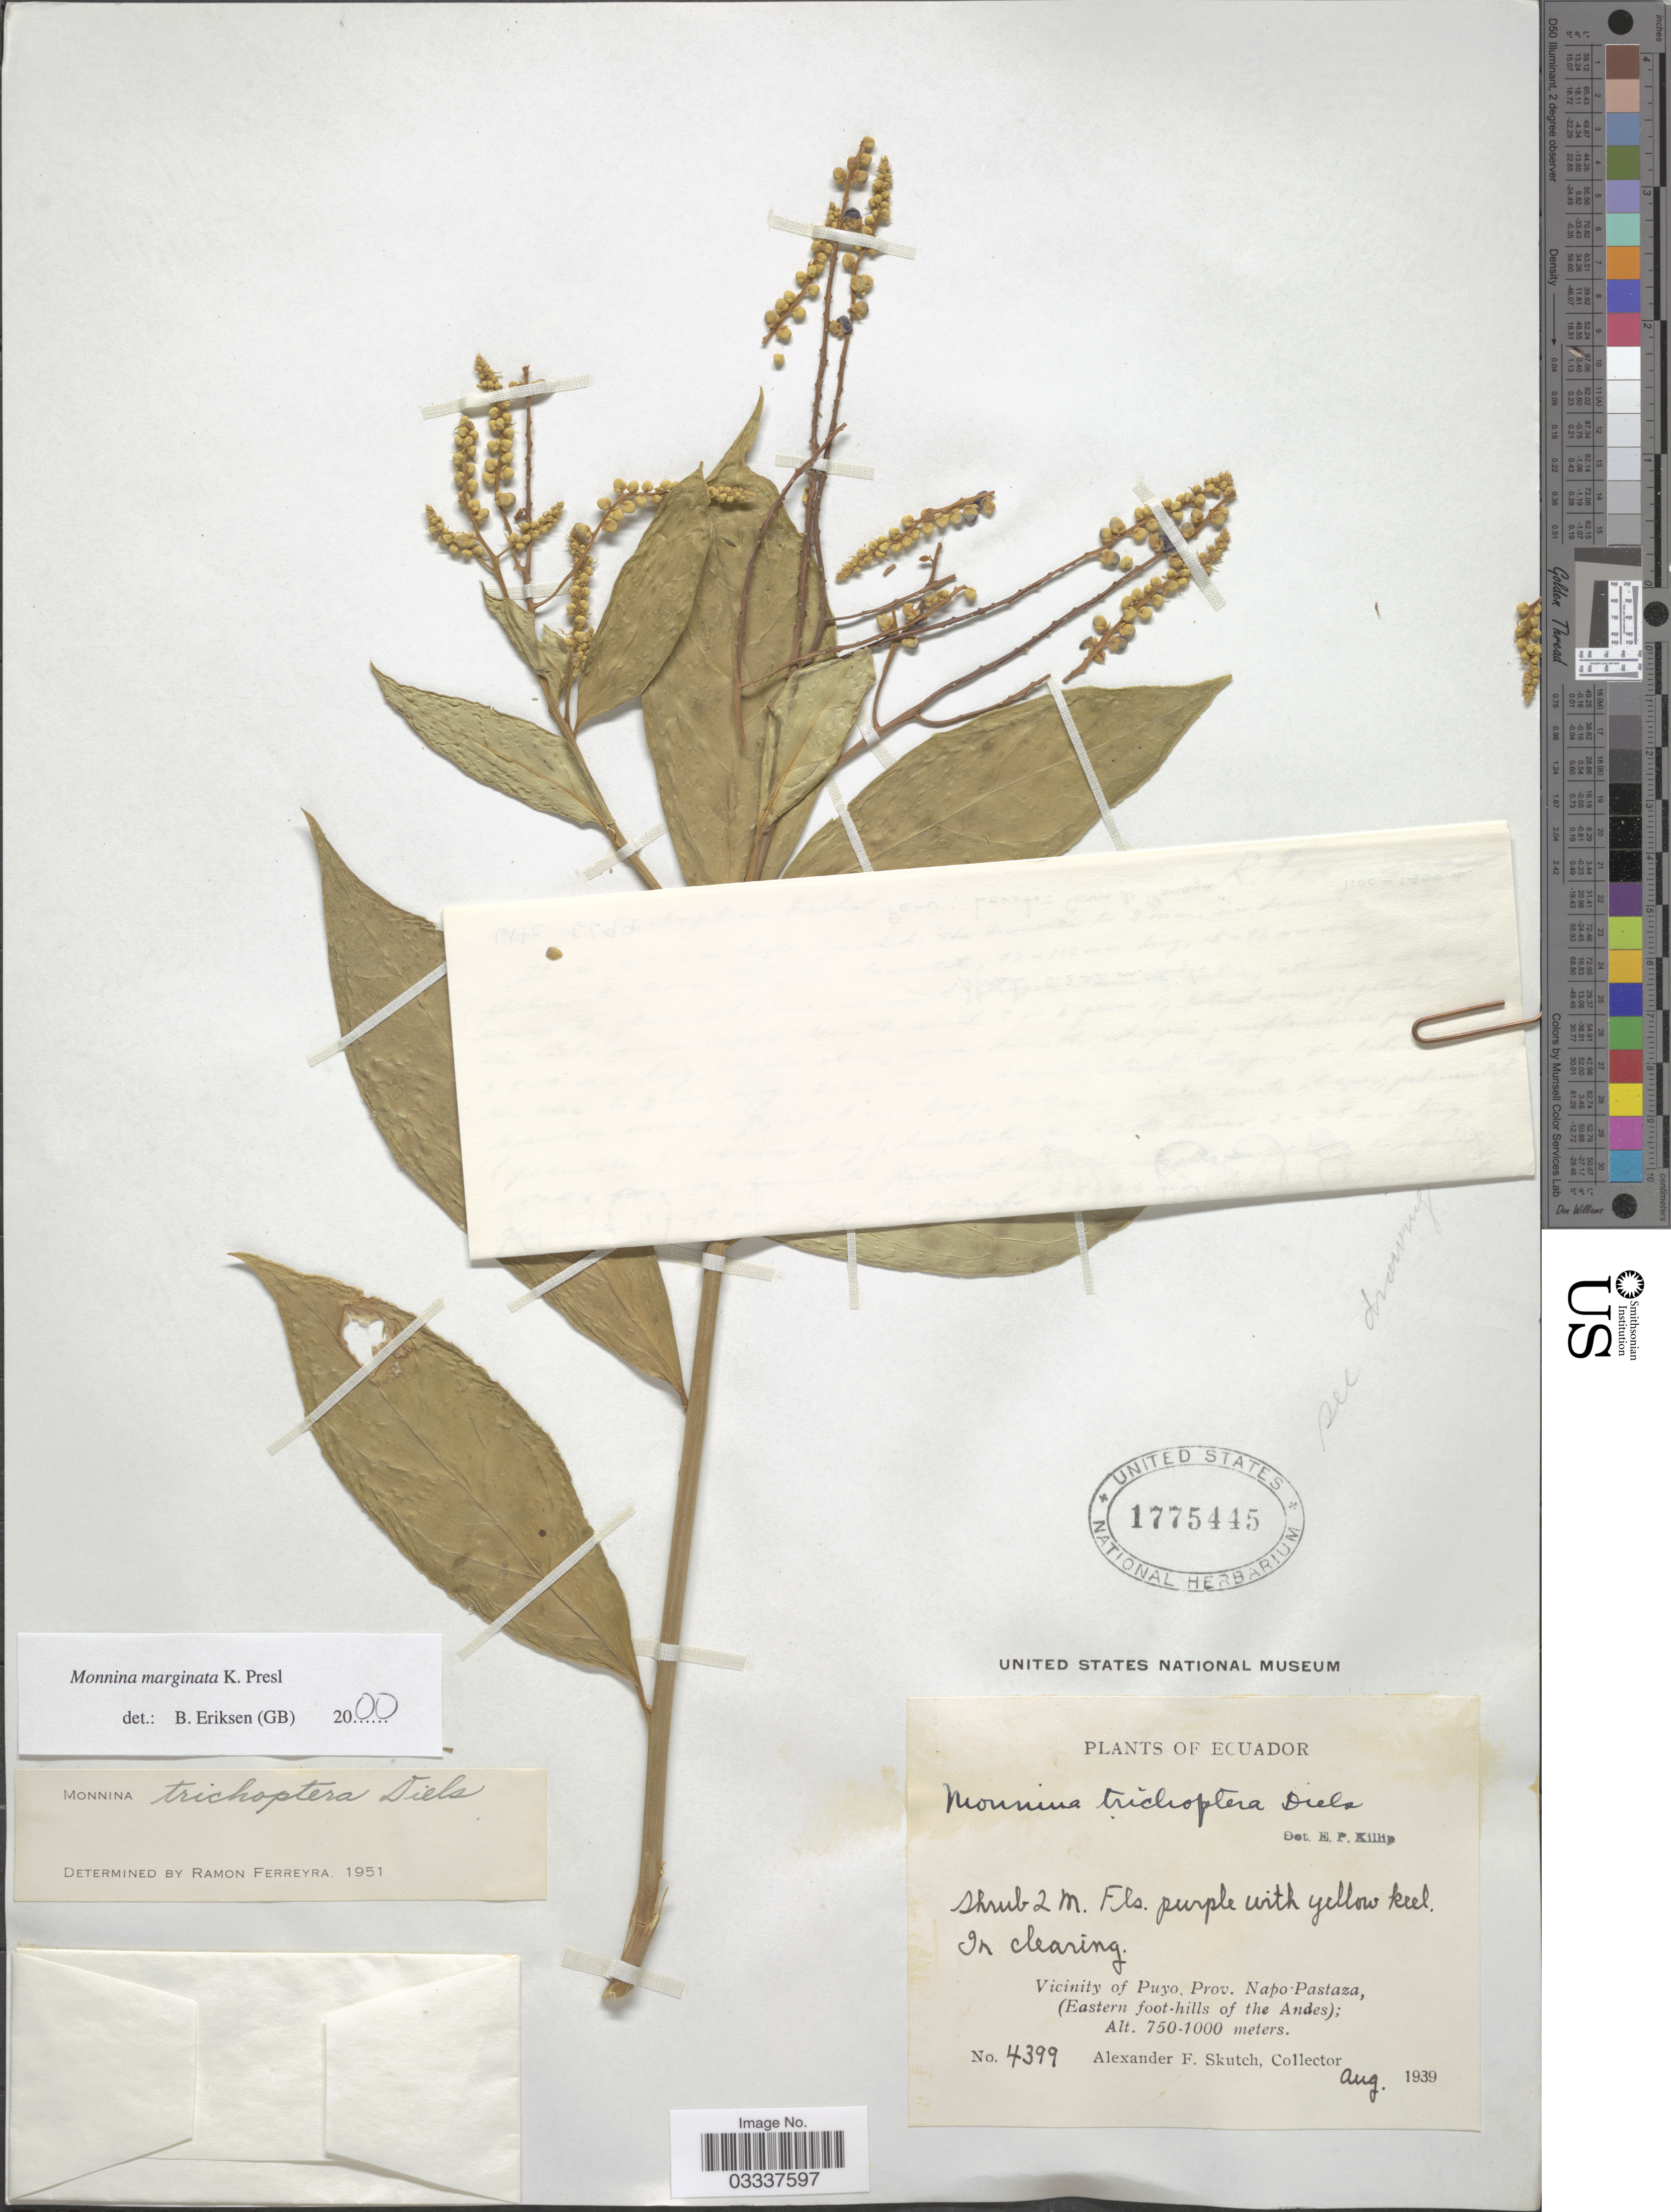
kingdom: Plantae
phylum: Tracheophyta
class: Magnoliopsida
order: Fabales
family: Polygalaceae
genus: Monnina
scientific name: Monnina marginata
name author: C. Presl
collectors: A. F. Skutch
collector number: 4399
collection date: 1939-08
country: Ecuador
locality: Vicinity of Puyo, Prov. Napo-Pastaza, (Eastern foot-hills of the Andes).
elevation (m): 750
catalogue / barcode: US 1775445